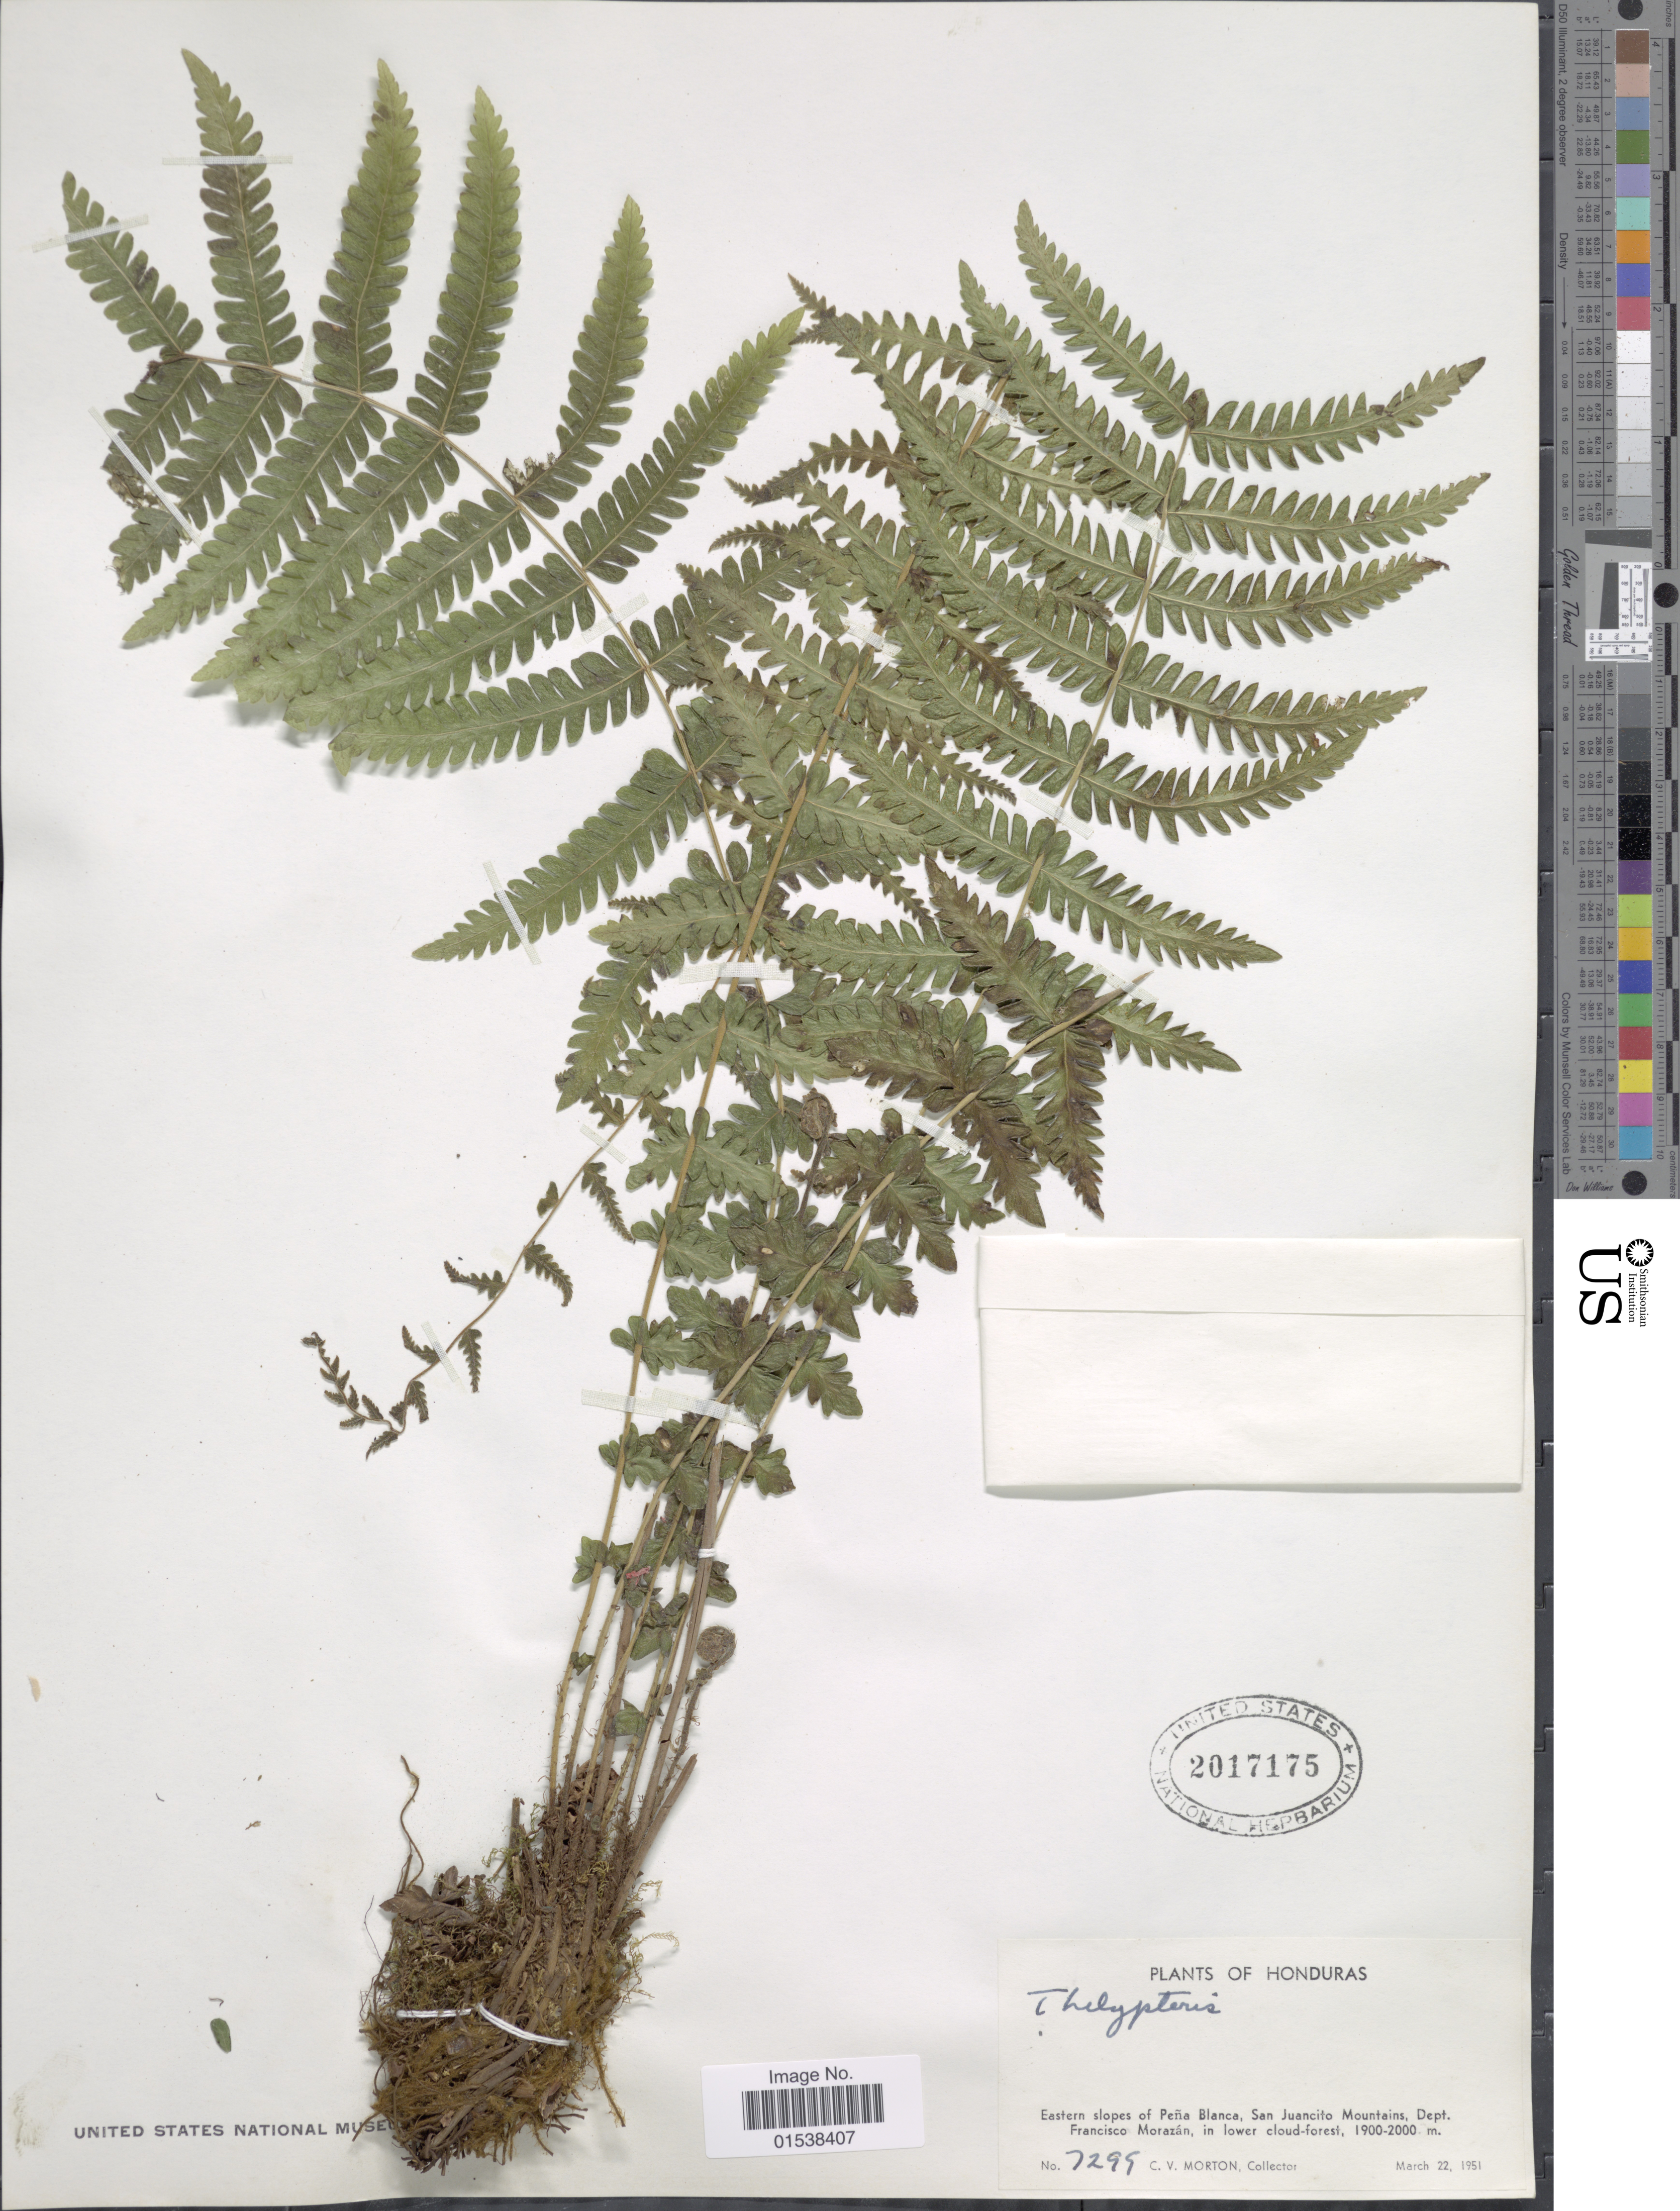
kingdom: Plantae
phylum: Tracheophyta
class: Polypodiopsida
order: Polypodiales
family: Thelypteridaceae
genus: Amauropelta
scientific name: Amauropelta melanochlaena (C. Chr.) comb. nov., ined 2015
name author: (C. Chr.)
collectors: C. V. Morton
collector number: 7299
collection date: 1951-03-22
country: Honduras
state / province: Fco. Morazán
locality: Eastern slopes of Pena Blanca, San Juancito Mountains, Dept. Francisco Morazan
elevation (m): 1900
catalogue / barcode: US 2017175